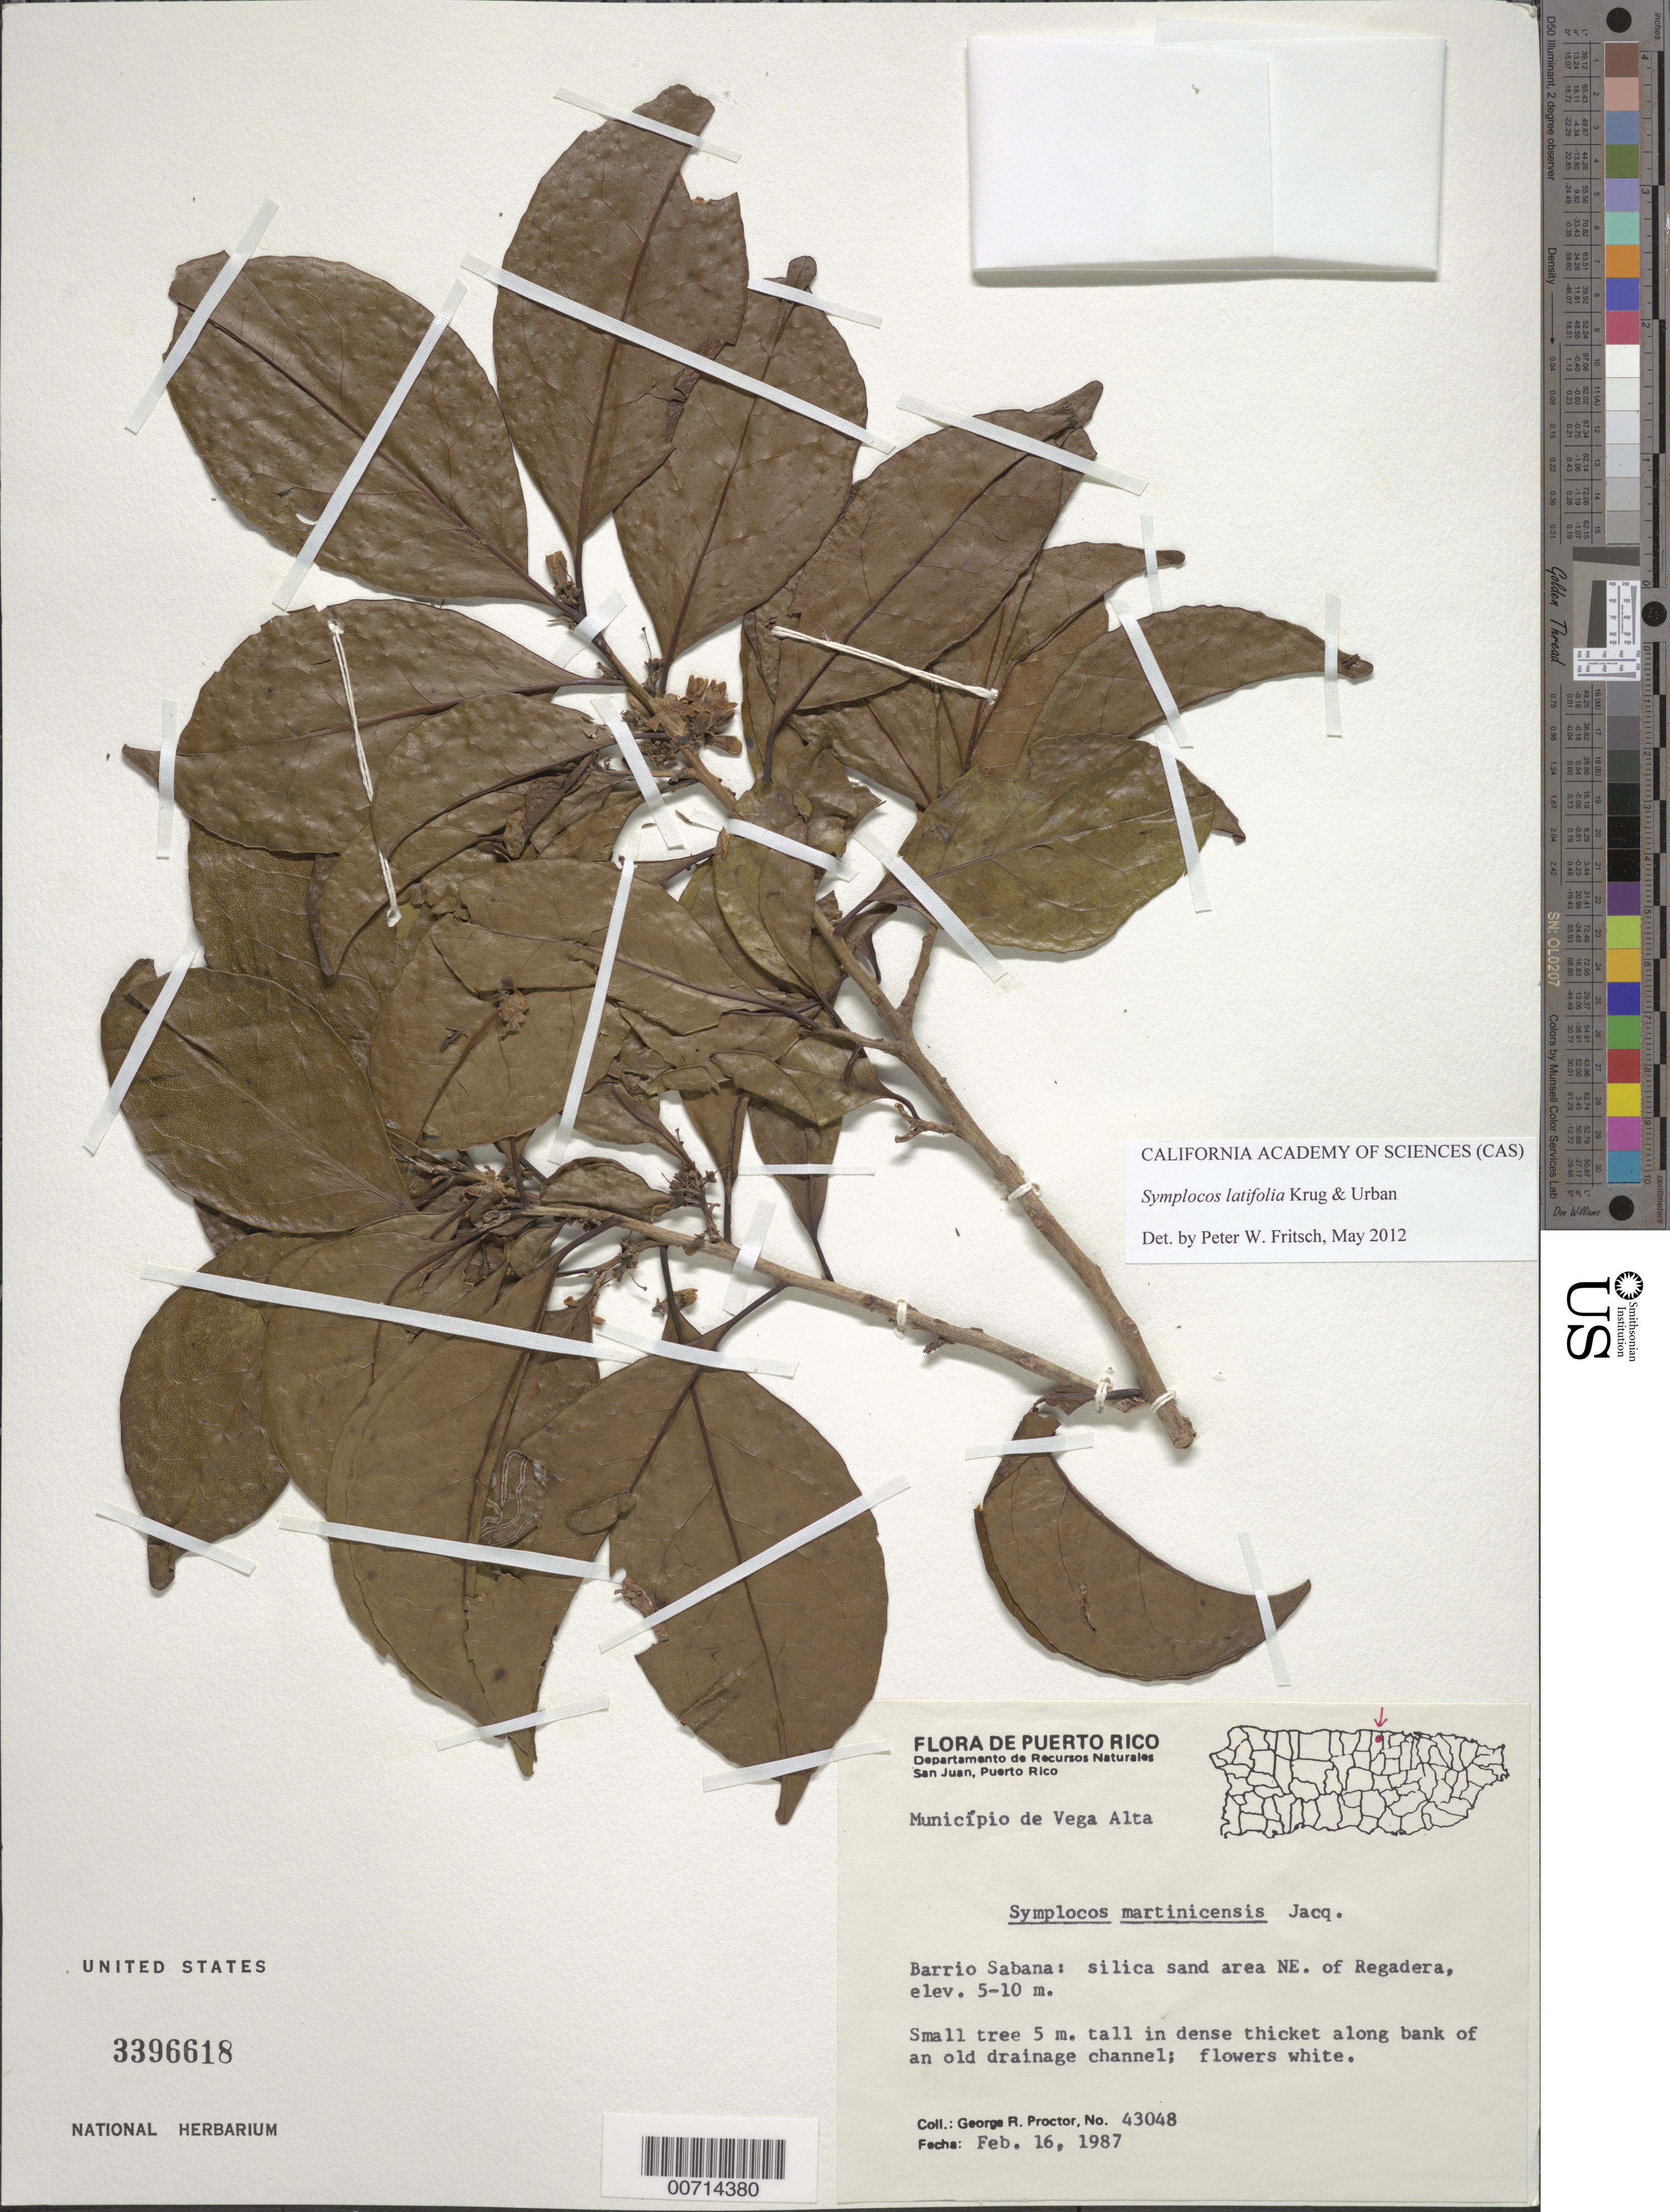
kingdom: Plantae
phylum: Tracheophyta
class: Magnoliopsida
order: Ericales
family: Symplocaceae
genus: Symplocos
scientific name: Symplocos latifolia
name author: Krug & Urb.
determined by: Fritsch, Peter W.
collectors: G. R. Proctor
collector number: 43048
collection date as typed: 16 Feb 1987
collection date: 1987-02-16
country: Puerto Rico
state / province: Vega Alta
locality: Mun. Vega Alta, Bo. Sabana: Silica sand area NE of Regadera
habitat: In dense thicket along bank of an old drainage channel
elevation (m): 5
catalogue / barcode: US 3396618